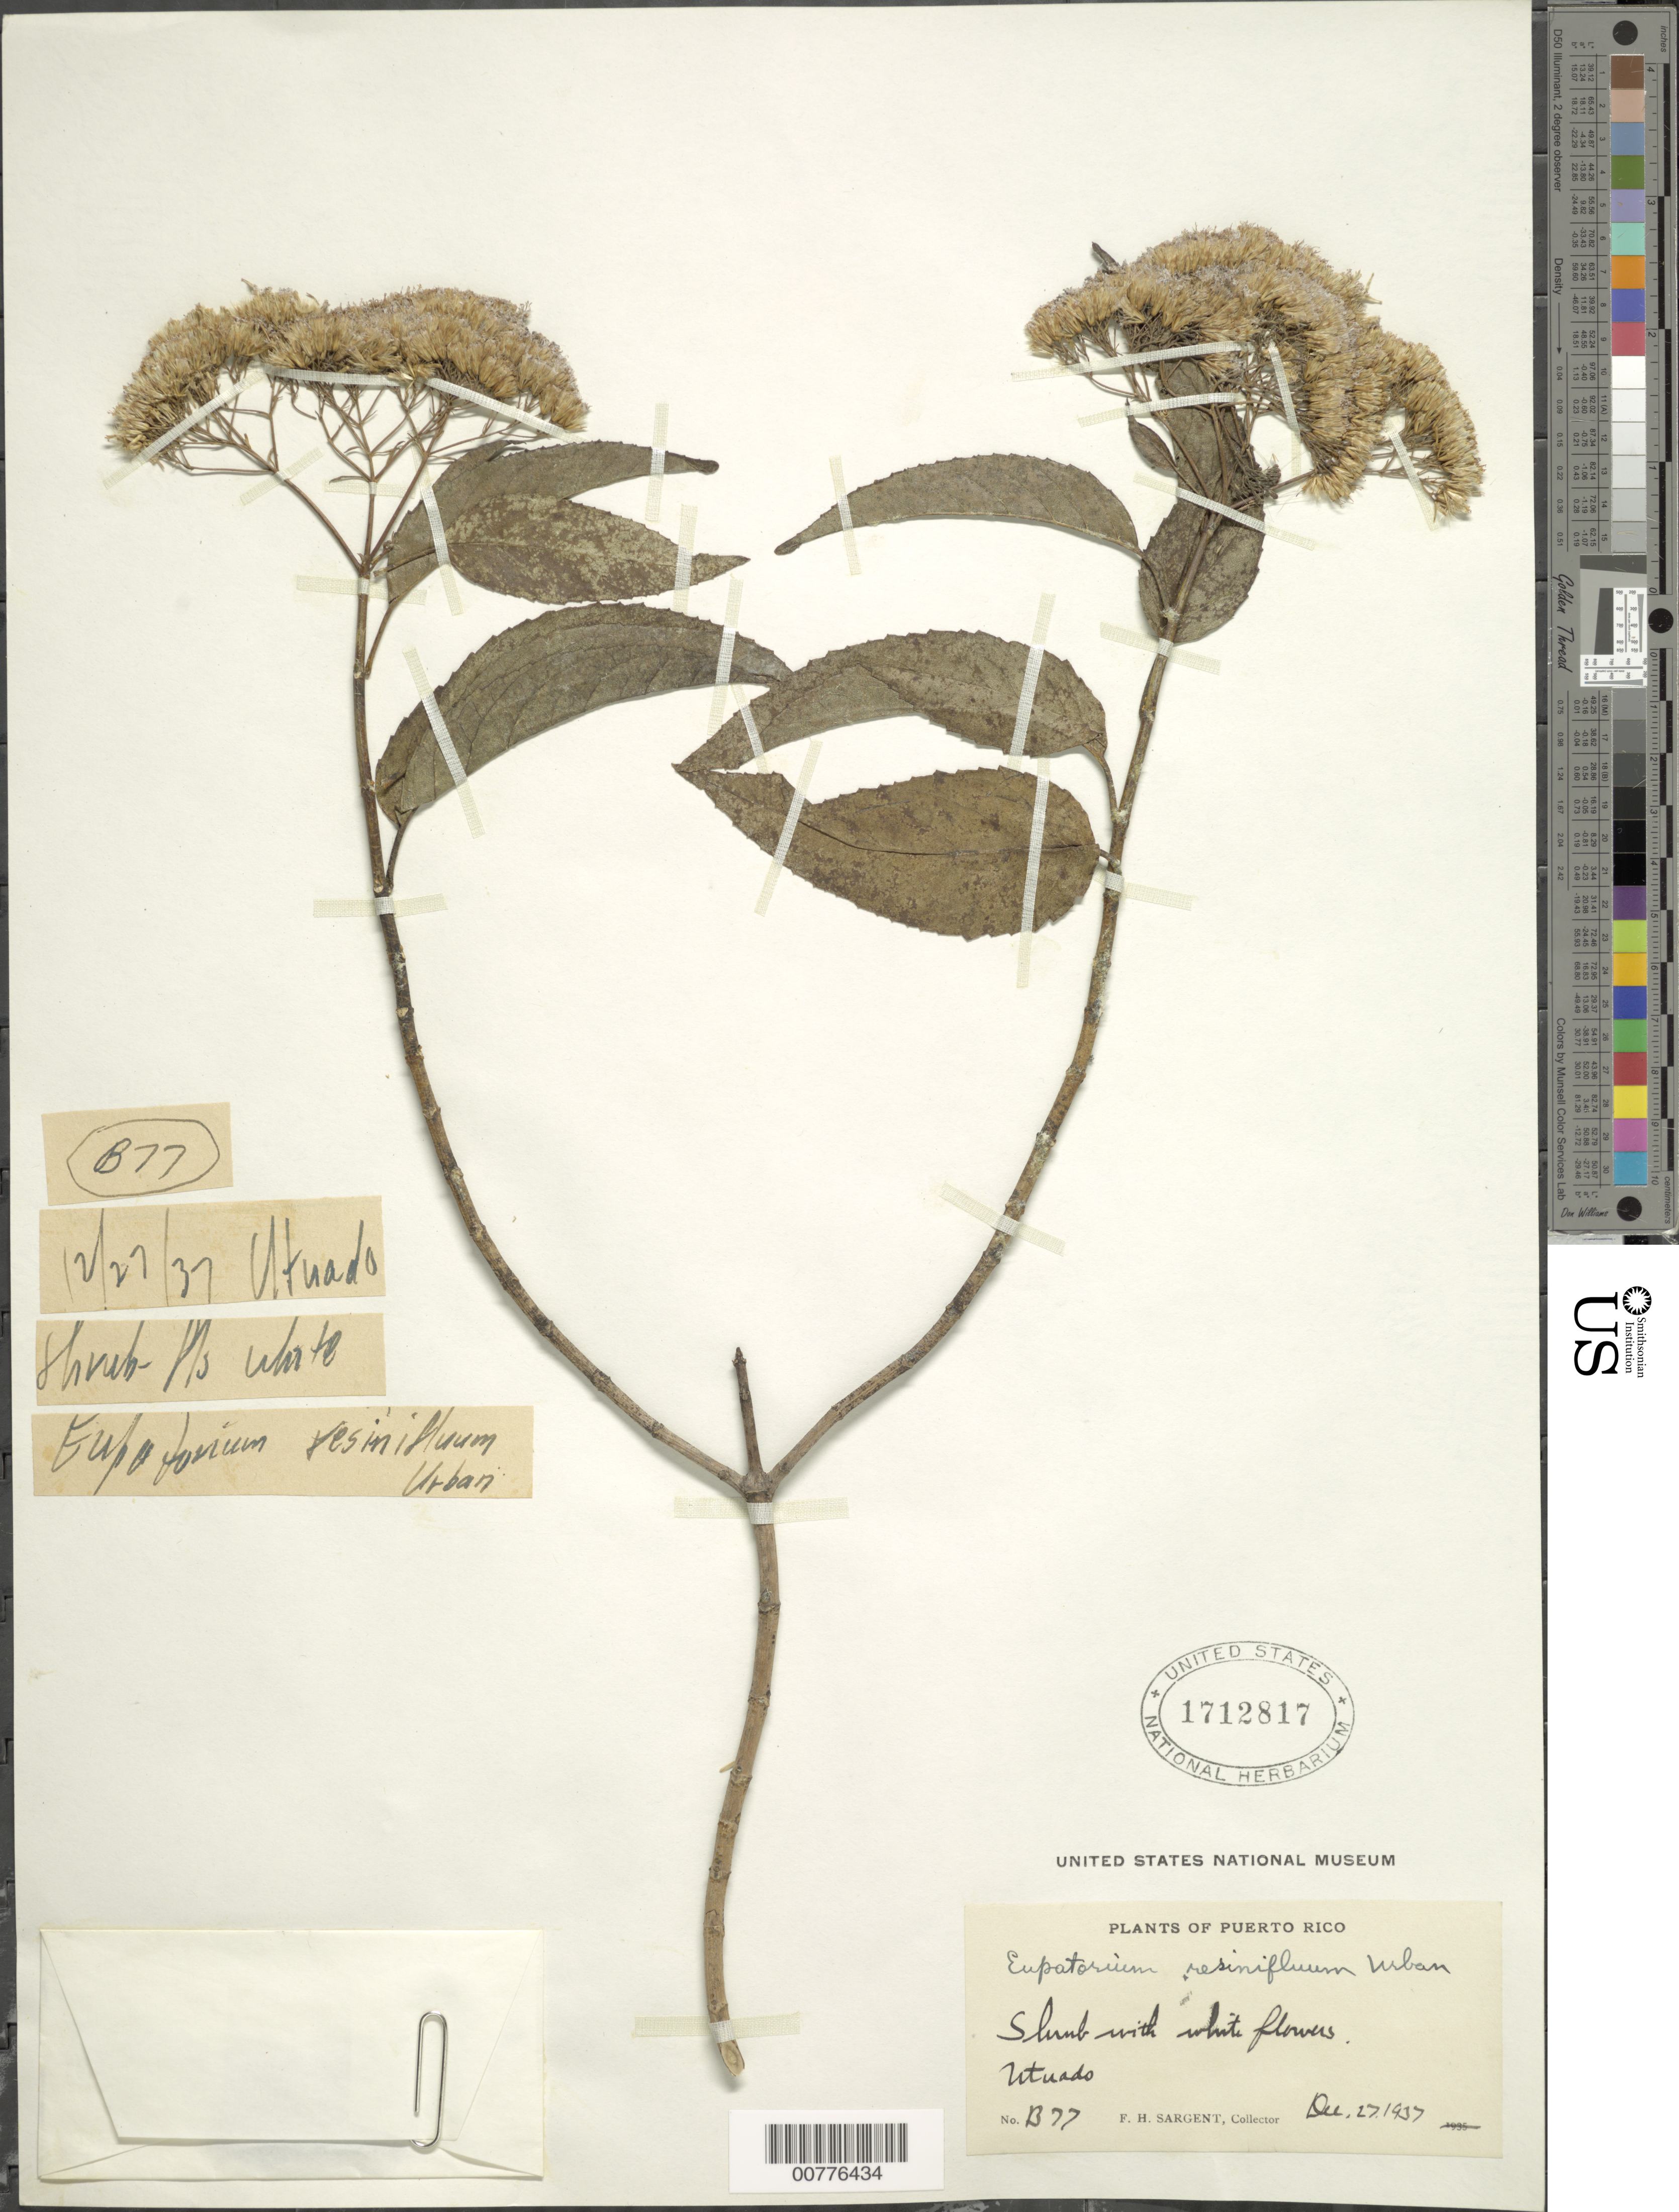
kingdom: Plantae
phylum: Tracheophyta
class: Magnoliopsida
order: Asterales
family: Asteraceae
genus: Ageratina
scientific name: Ageratina resiniflua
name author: (Urb.) R.M. King & H. Rob.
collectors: F. H. Sargent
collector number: B77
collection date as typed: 27 Dec 1937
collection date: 1937-12-27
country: Puerto Rico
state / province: Utuado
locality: Utuado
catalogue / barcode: US 1712817